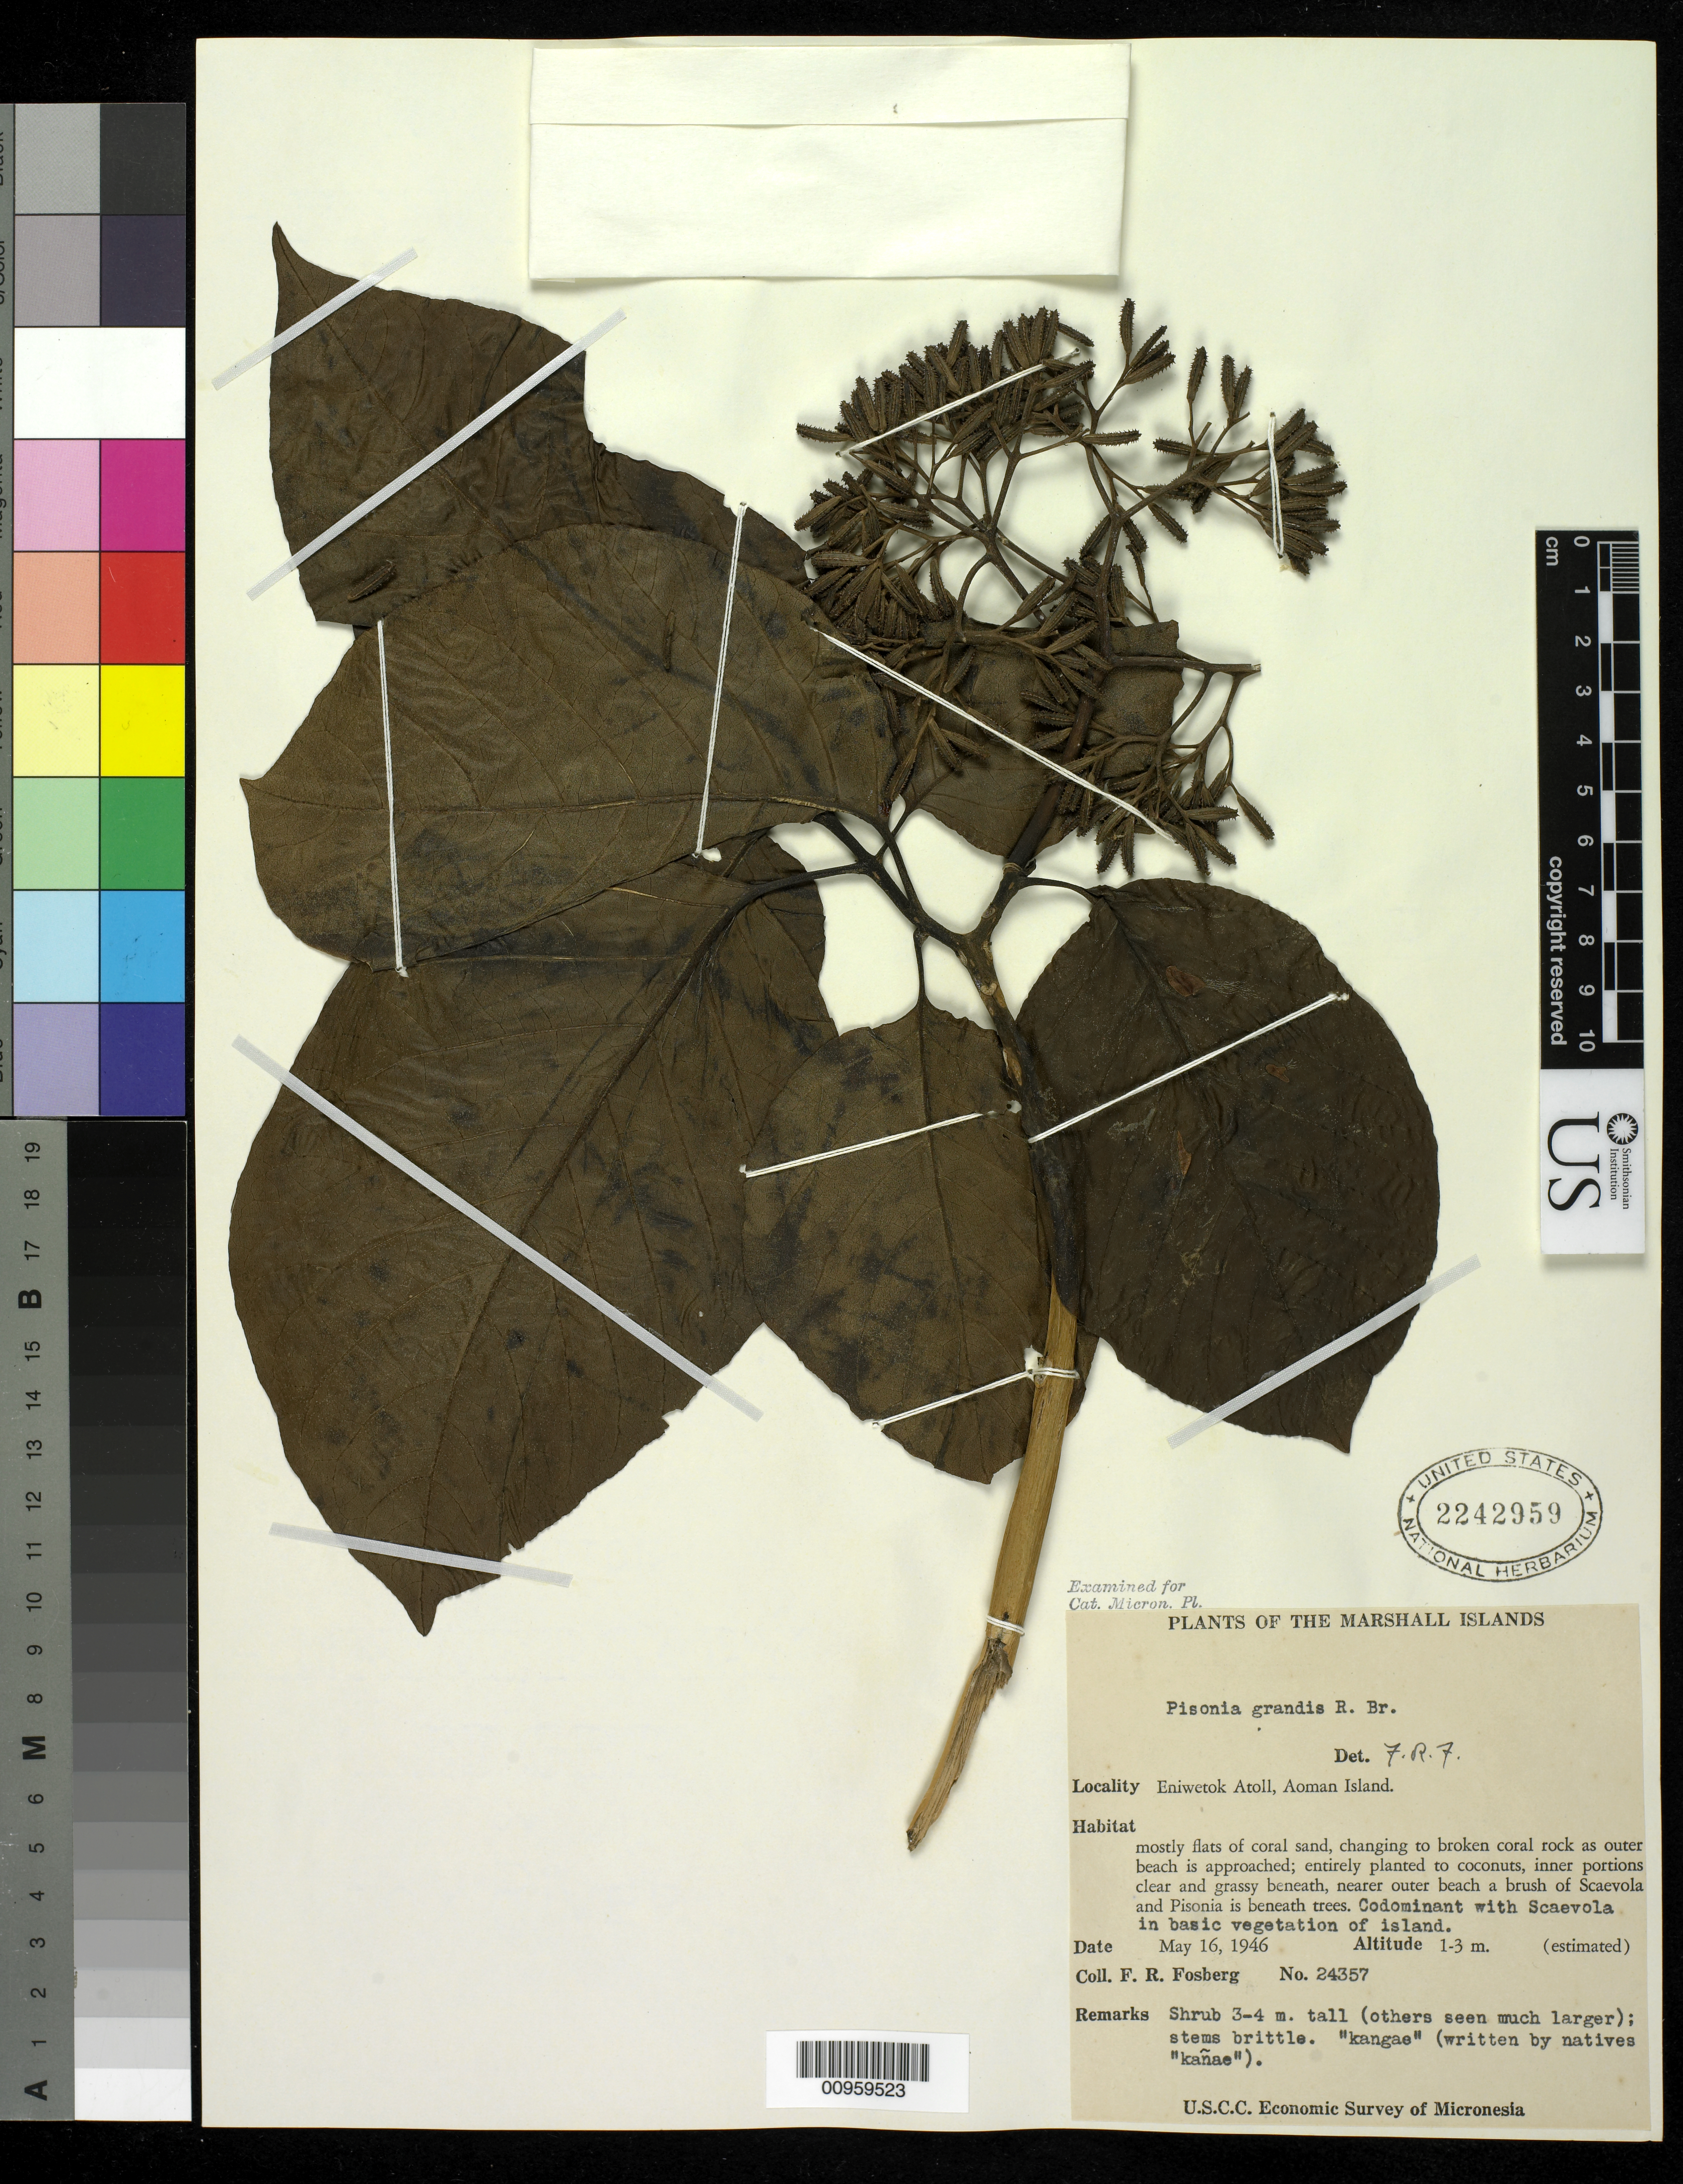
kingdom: Plantae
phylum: Tracheophyta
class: Magnoliopsida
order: Caryophyllales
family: Nyctaginaceae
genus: Pisonia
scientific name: Pisonia grandis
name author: R. Br.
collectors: F. R. Fosberg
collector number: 24357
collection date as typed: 16 May 1946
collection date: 1946-05-16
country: Marshall Islands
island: Enewetak [Eniwetok] Atoll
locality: Eniwetok Atoll, Aoman Islet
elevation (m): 1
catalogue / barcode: US 2242959